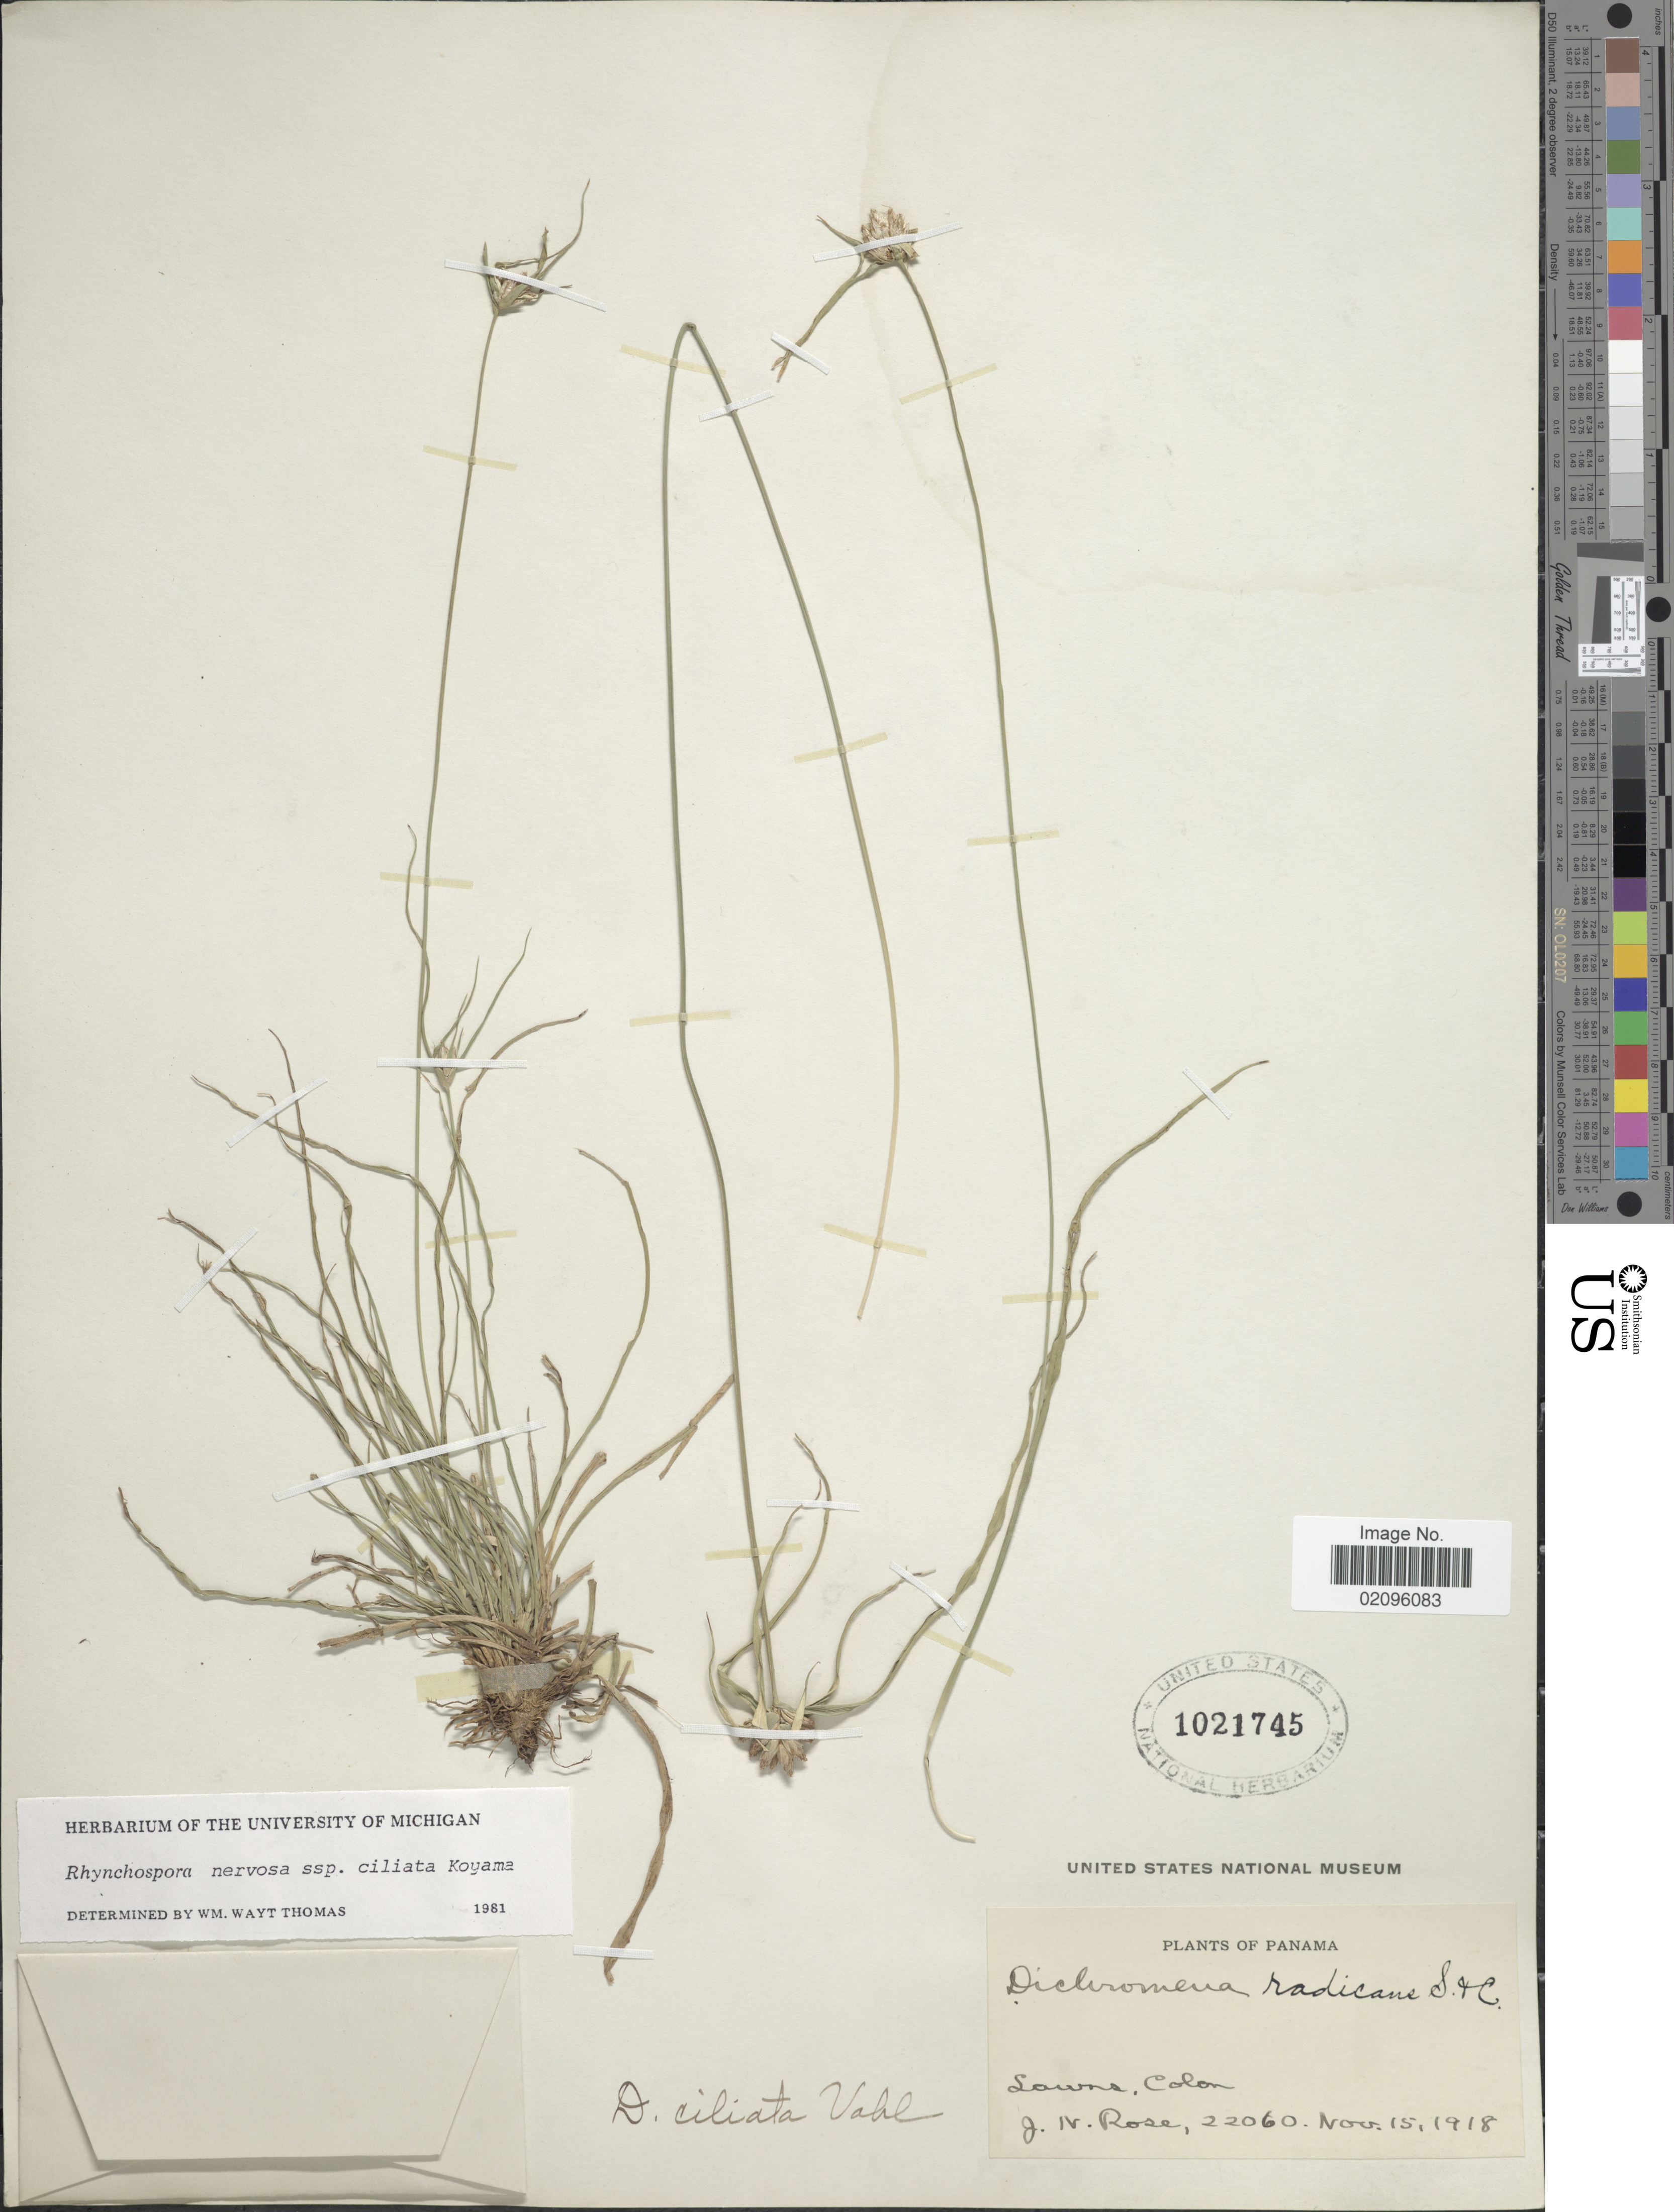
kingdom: Plantae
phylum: Tracheophyta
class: Liliopsida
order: Poales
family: Cyperaceae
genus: Rhynchospora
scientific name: Rhynchospora nervosa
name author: (Vahl) Boeckeler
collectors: J. N. Rose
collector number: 22060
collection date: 1918-11-15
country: Panama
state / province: Colón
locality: Lawns.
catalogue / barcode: US 1021745